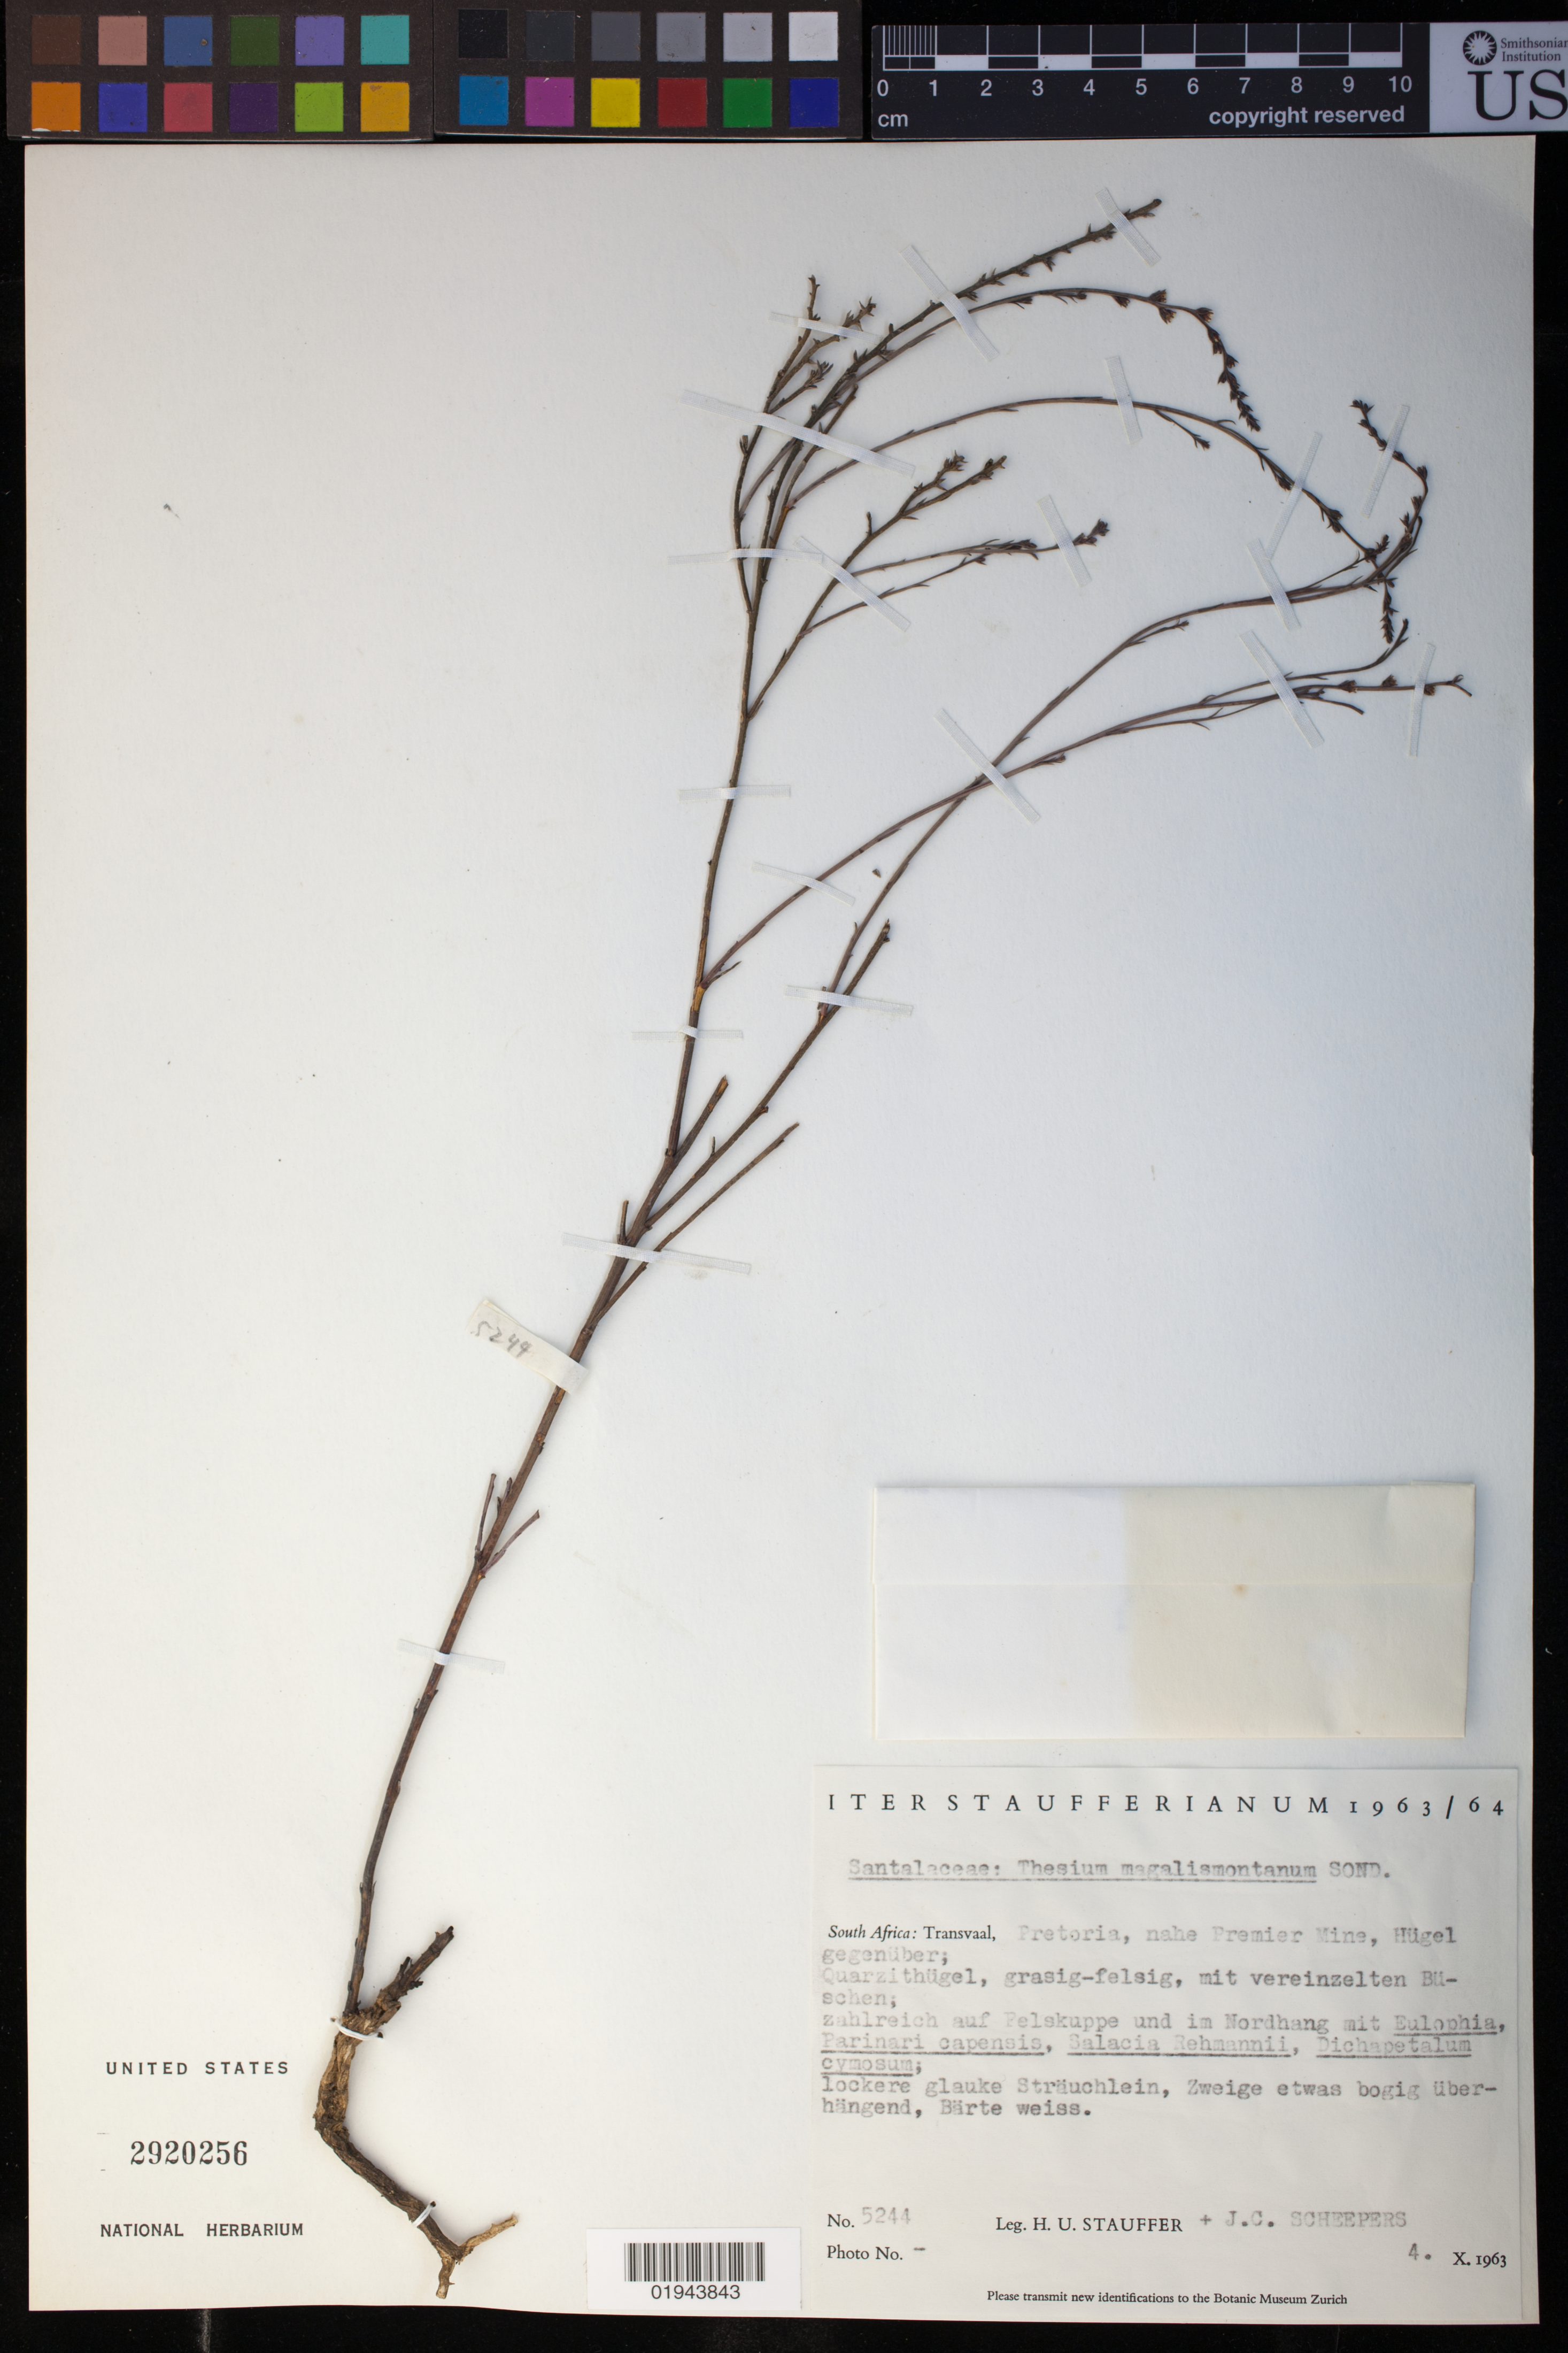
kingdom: Plantae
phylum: Tracheophyta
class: Magnoliopsida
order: Santalales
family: Thesiaceae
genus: Thesium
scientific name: Thesium magalismontanum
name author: Sond.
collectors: H. U. Stauffer & J. Scheepers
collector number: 5244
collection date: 1963-10-04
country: South Africa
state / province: Gauteng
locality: Pretoria, nahe Premier Mine, Hugel geganuber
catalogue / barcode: US 2920256